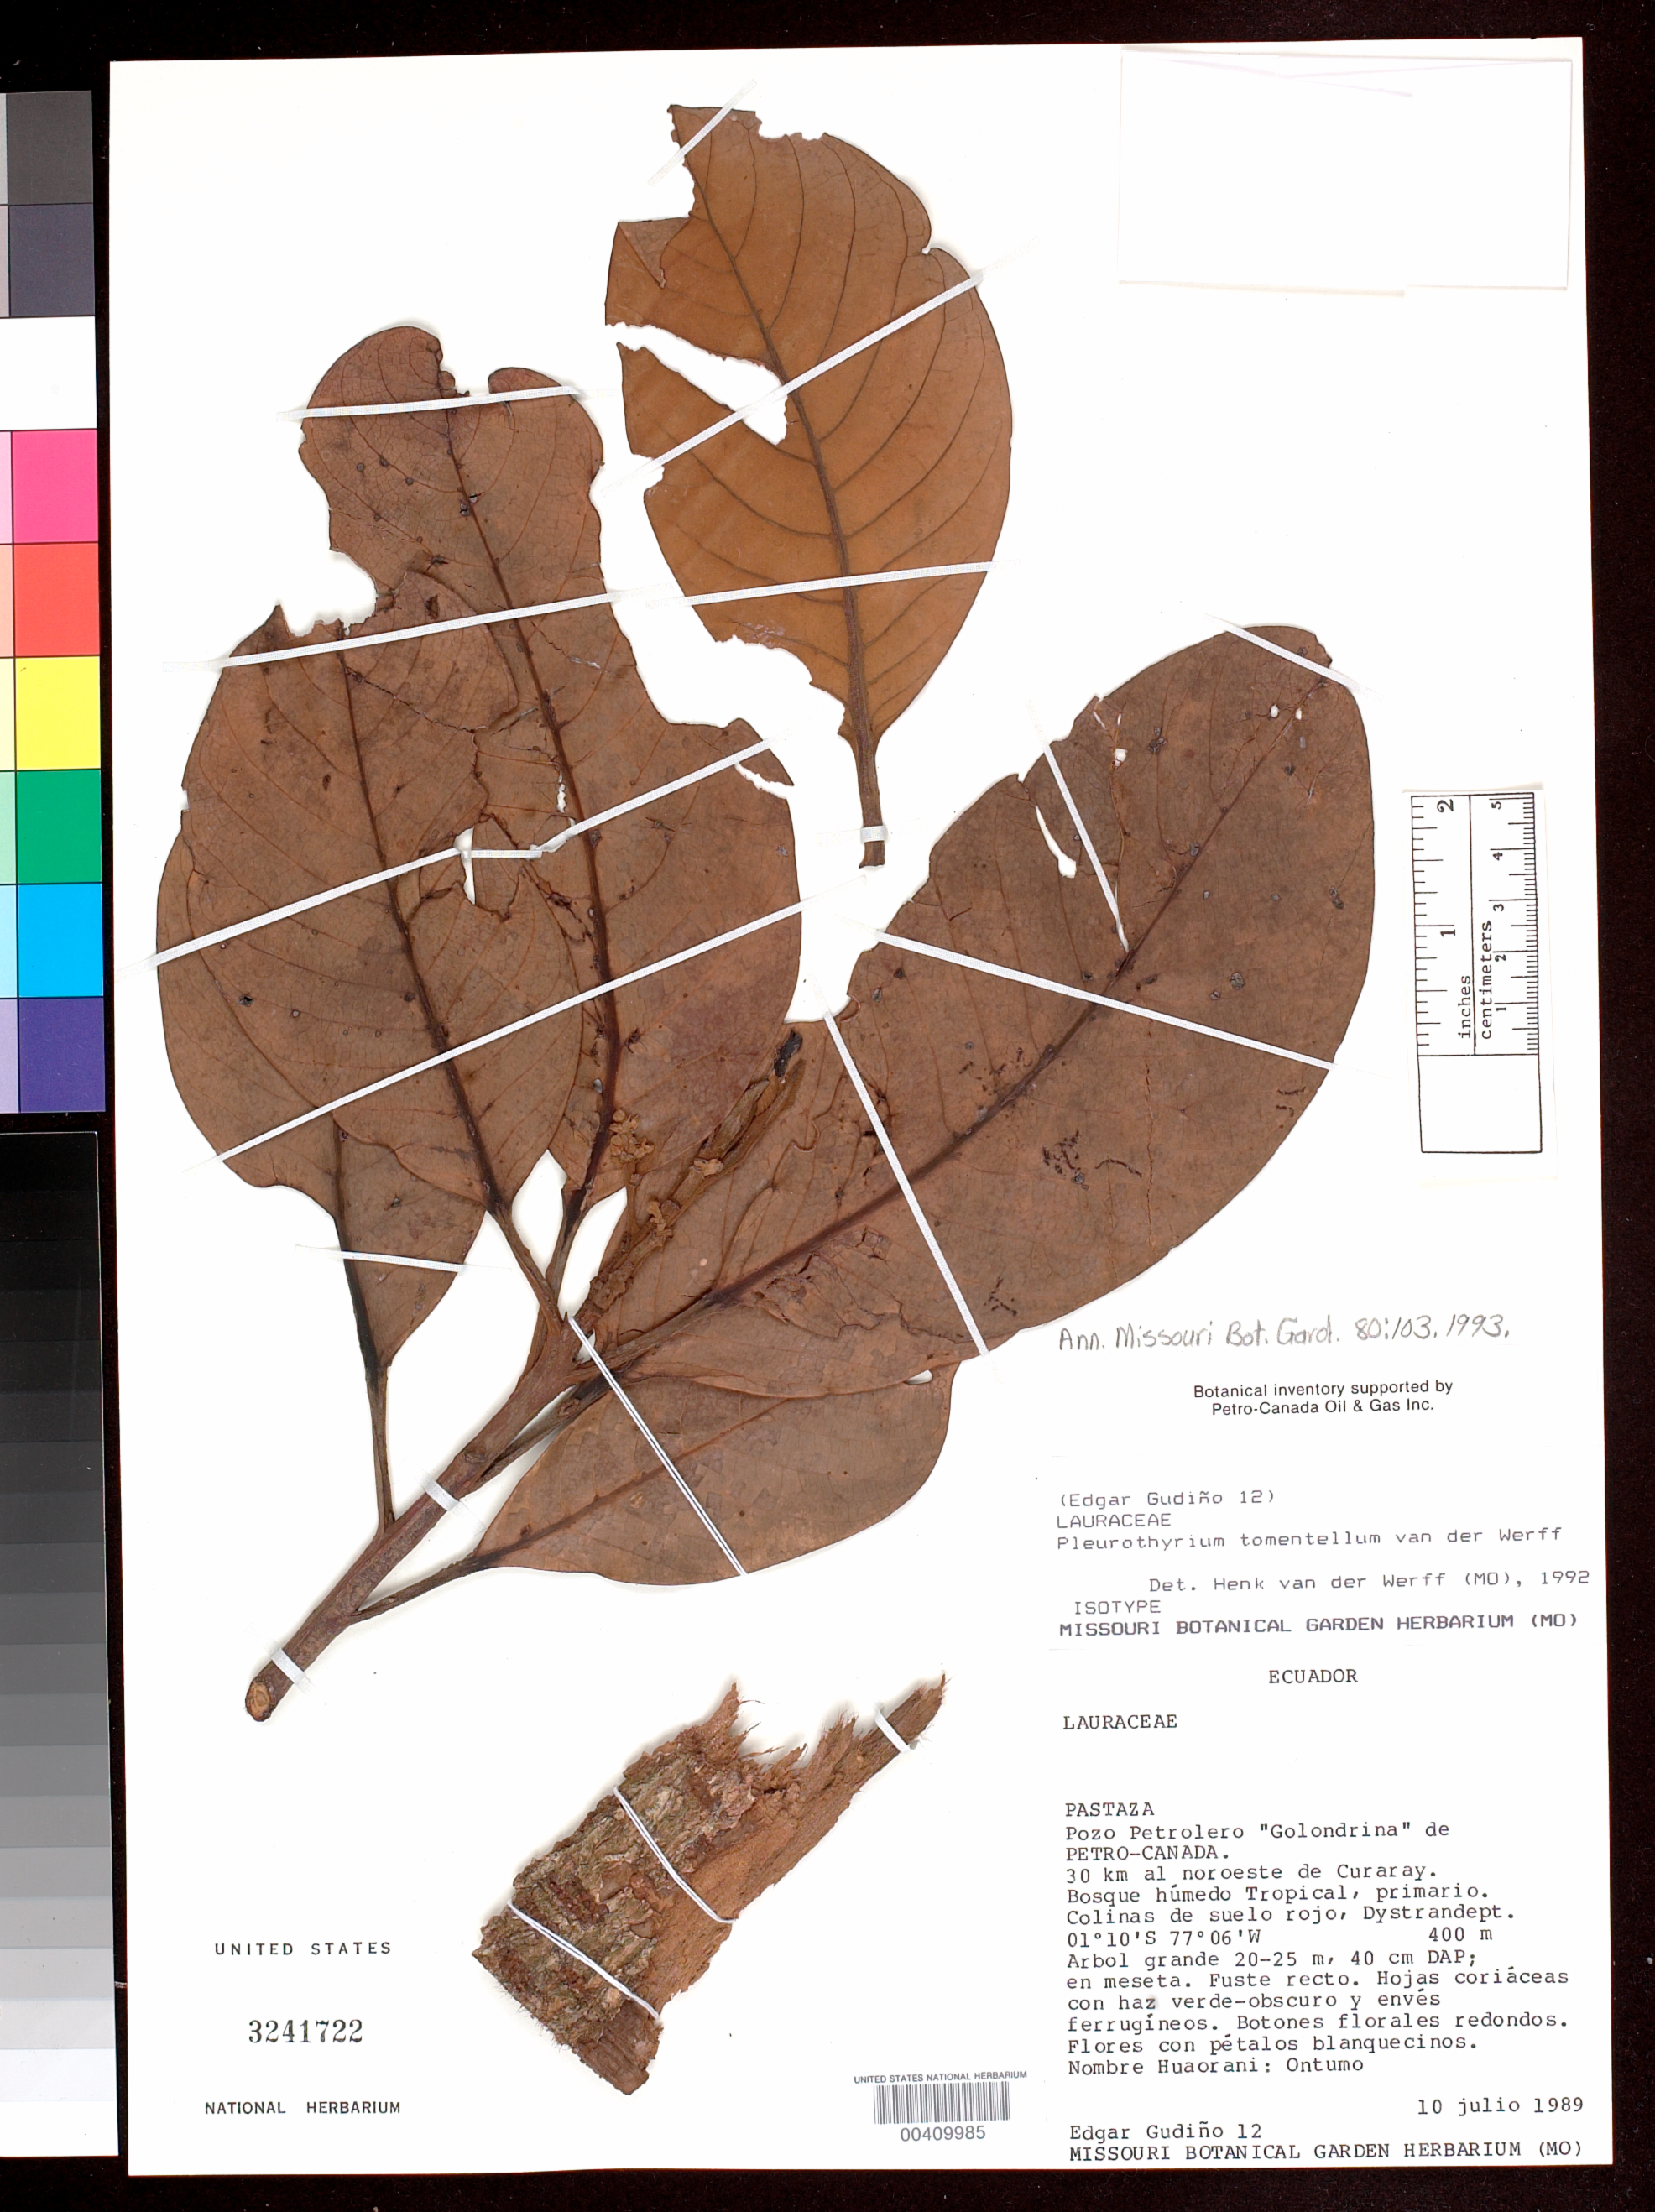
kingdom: Plantae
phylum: Tracheophyta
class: Magnoliopsida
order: Laurales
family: Lauraceae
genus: Pleurothyrium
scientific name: Pleurothyrium tomentellum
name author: van der Werff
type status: Isotype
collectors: E. Gudiño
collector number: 12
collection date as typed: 10 Jul 1989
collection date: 1989-07-10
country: Ecuador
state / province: Pastaza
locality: Pozo Petrolero "Golondrina" Depetro-Canada, 30 km NW ofCuraray.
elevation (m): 400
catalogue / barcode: US 3241722